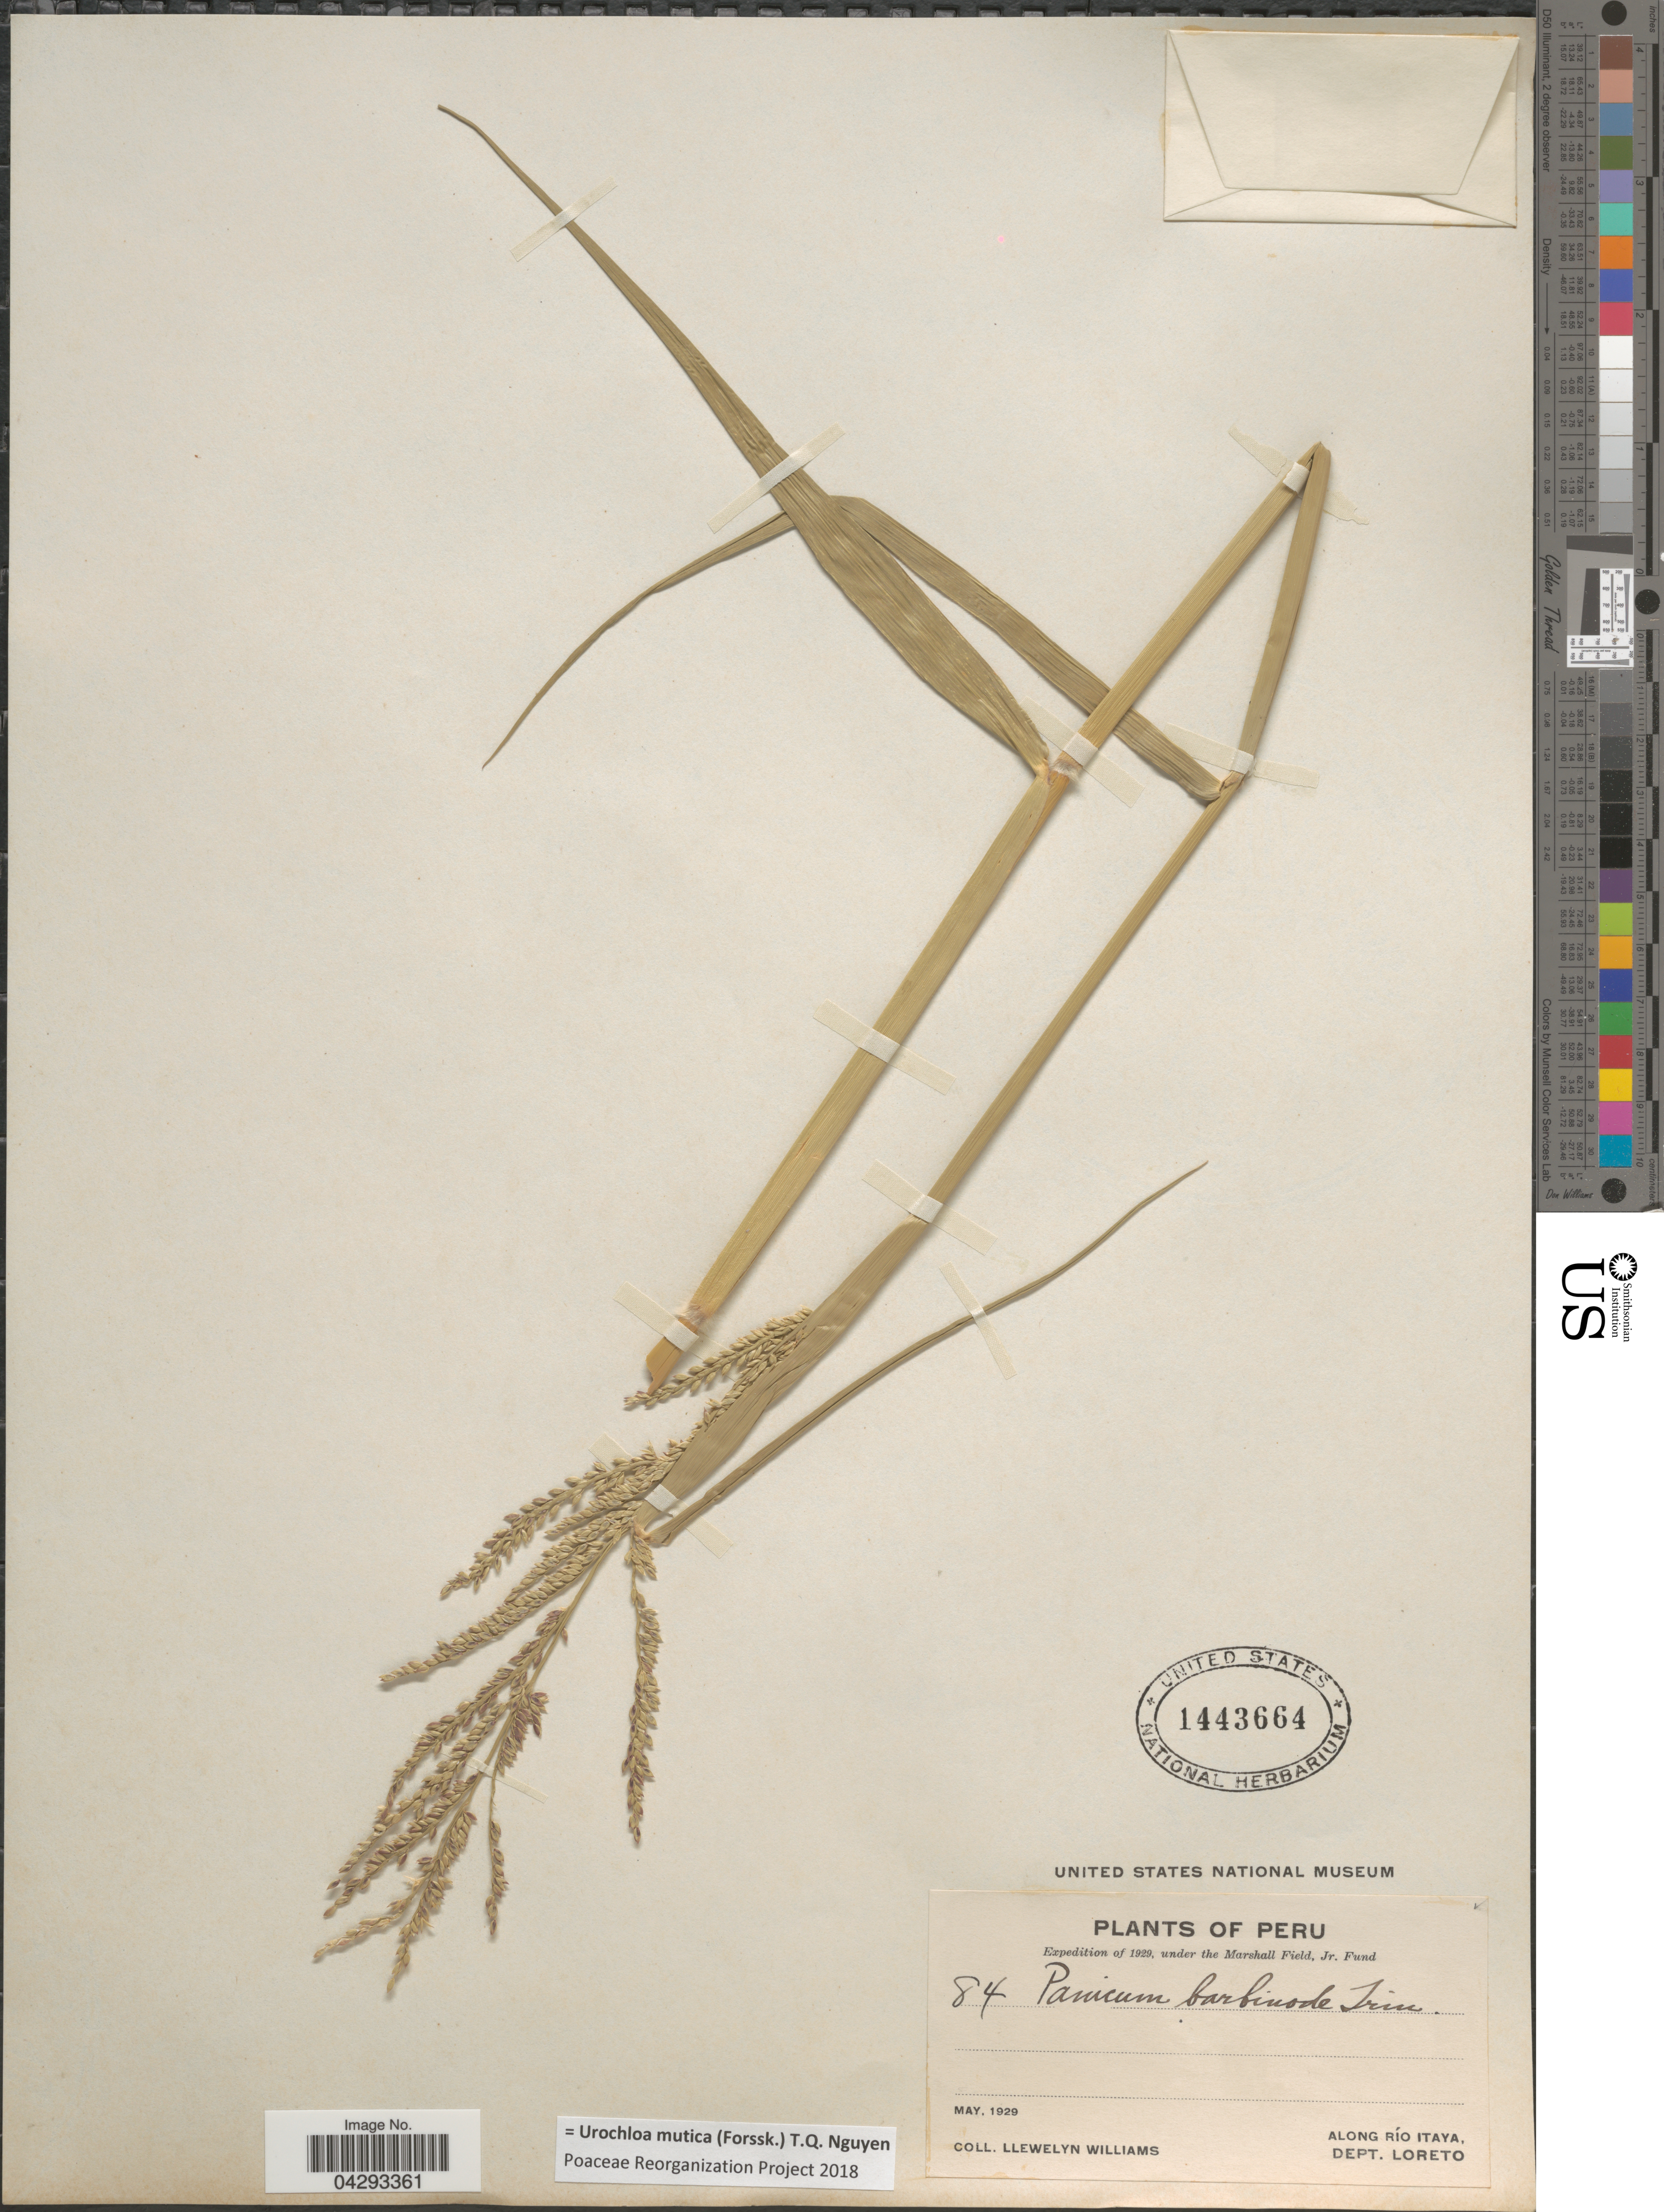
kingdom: Plantae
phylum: Tracheophyta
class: Liliopsida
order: Poales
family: Poaceae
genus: Urochloa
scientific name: Urochloa mutica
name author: (Forssk.) T.Q. Nguyen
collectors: Ll. Williams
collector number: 84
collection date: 1929-05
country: Peru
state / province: Loreto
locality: Expedition of 1929, under the Marshall Field, Jr. Fund. Along Río Itaya, Dept. Loreto.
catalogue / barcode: US 1443664